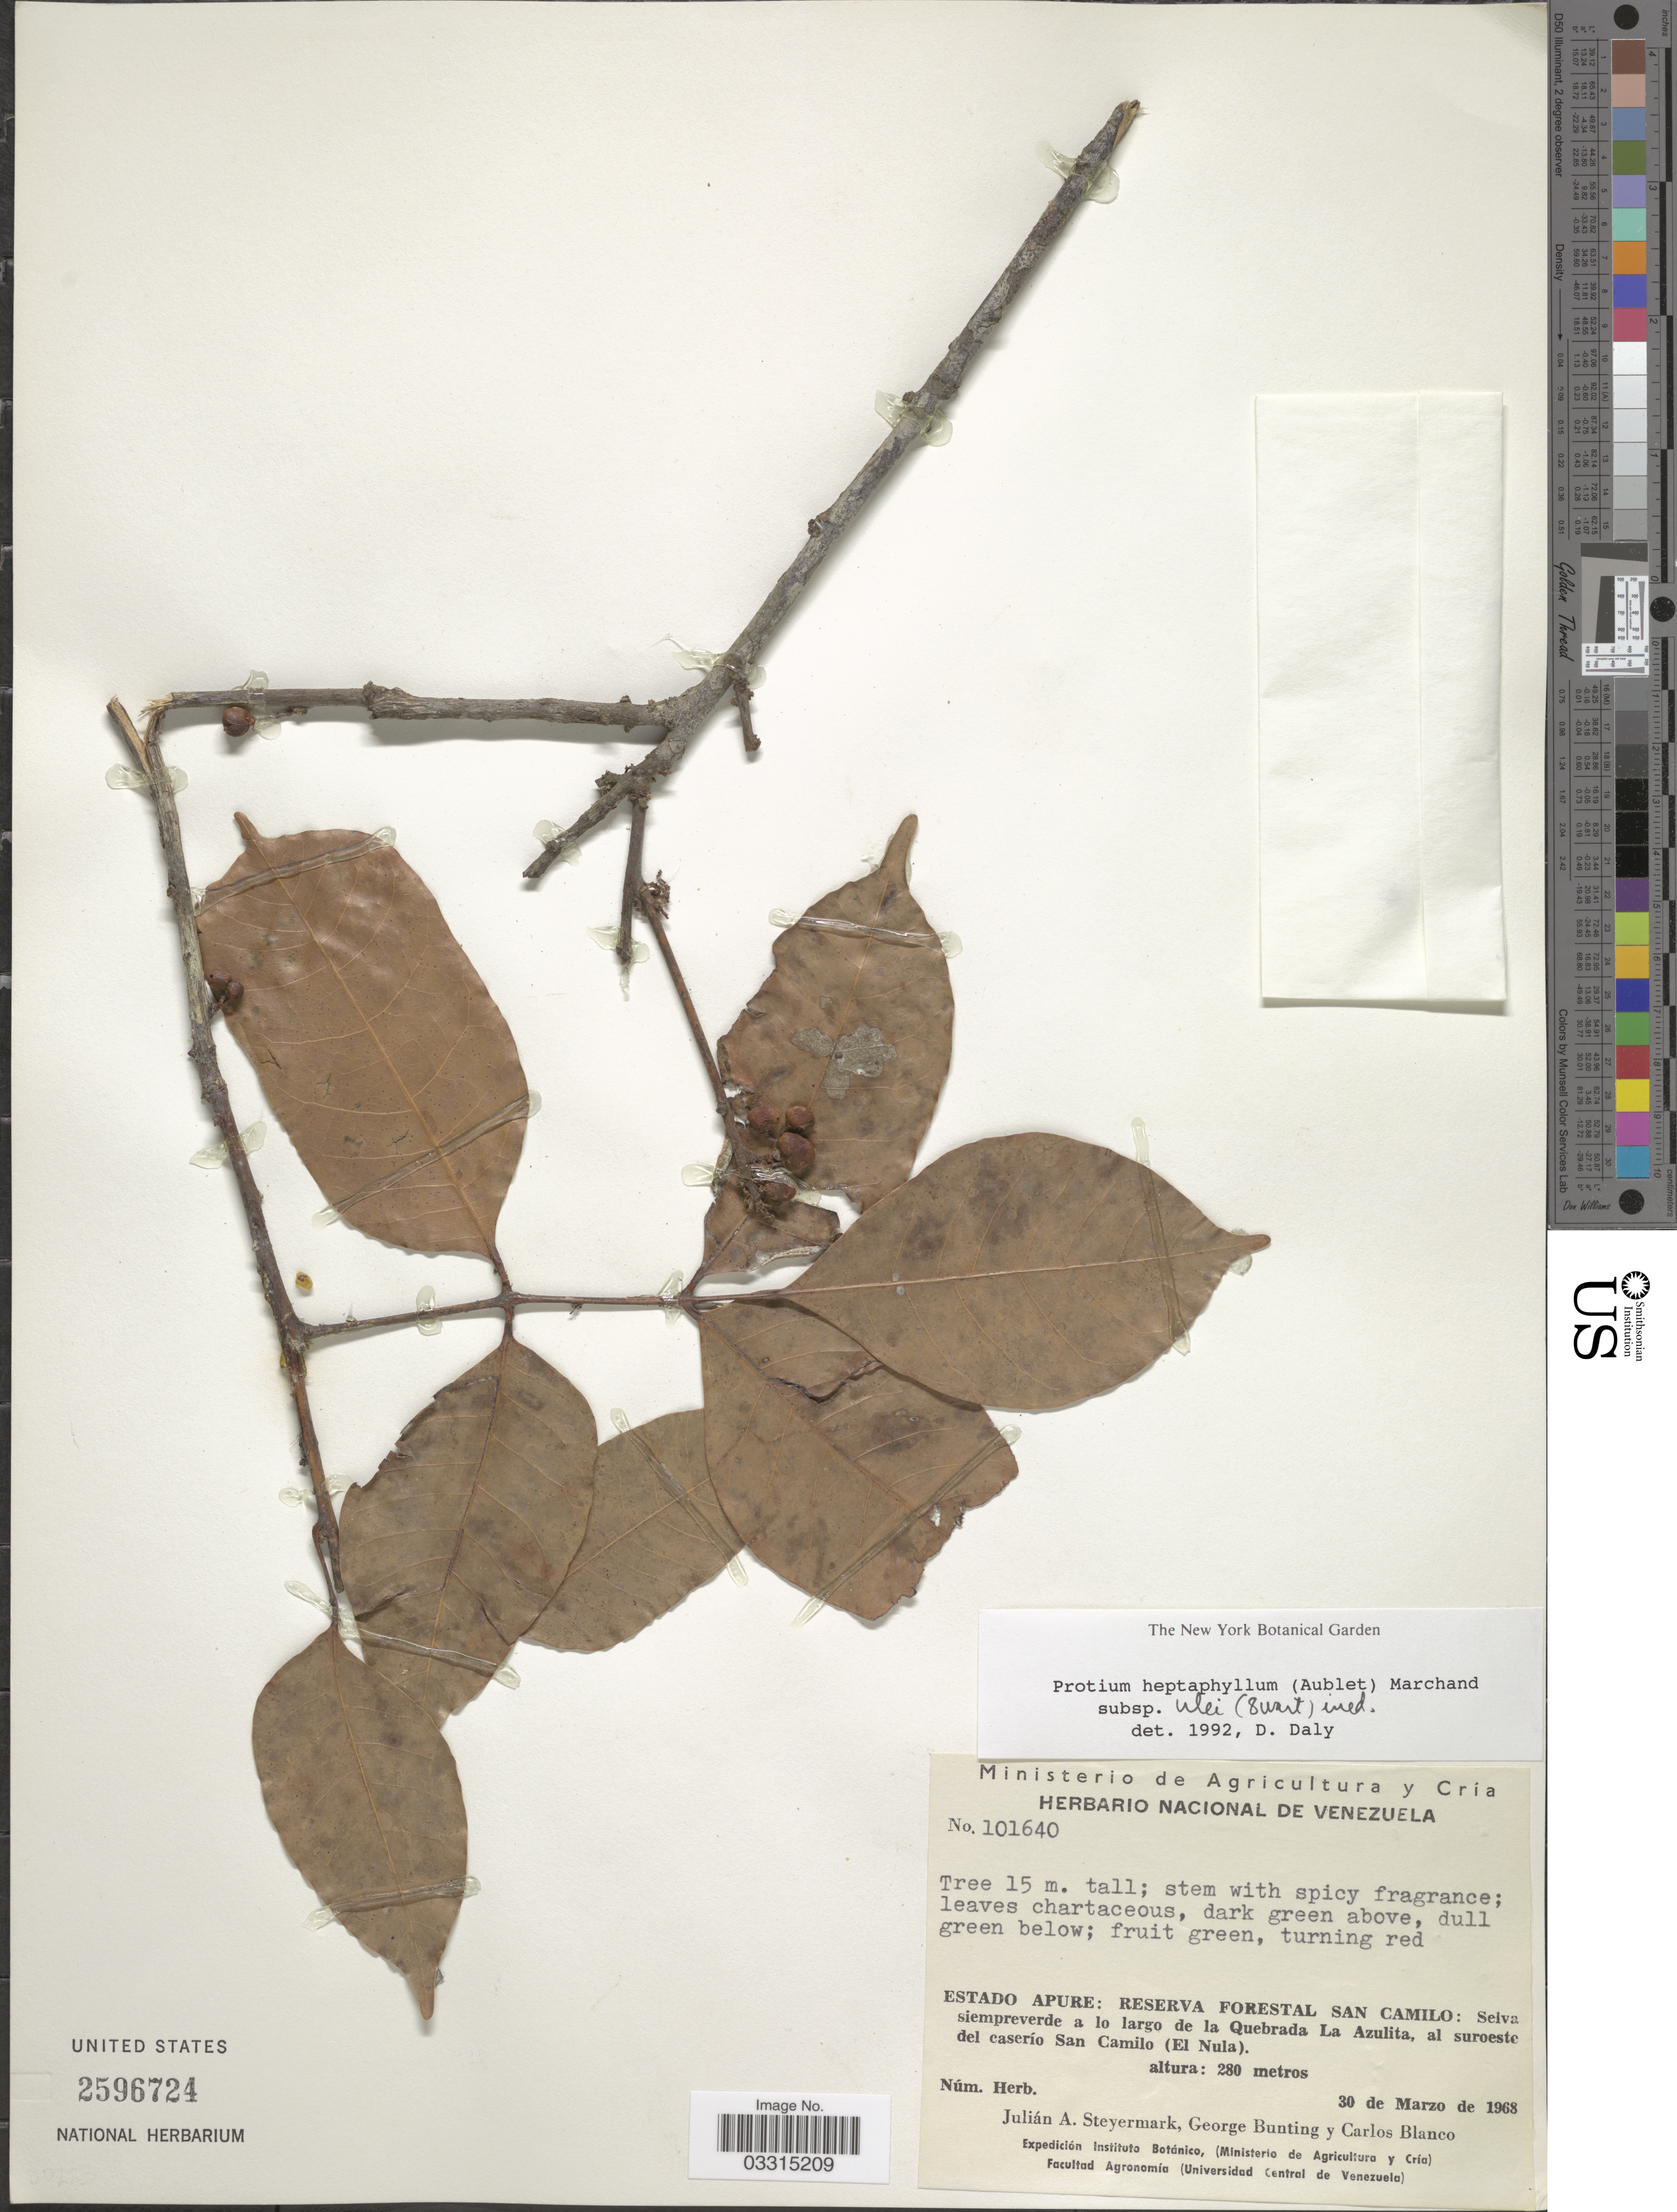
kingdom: Plantae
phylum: Tracheophyta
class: Magnoliopsida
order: Sapindales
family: Burseraceae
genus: Protium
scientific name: Protium heptaphyllum subsp. ulei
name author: (Swart) Daly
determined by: Daly, Douglas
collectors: J. Steyermark, G. S. Bunting & C. Blanco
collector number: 101640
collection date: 1968-03-30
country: Venezuela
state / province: Apure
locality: Reserva Forestal San Camilo: Selva siempreverde a lo largo de la Quebrada La Azulita, al suroeste del caserío San Camilo (El Nula).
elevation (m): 280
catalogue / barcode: US 2596724